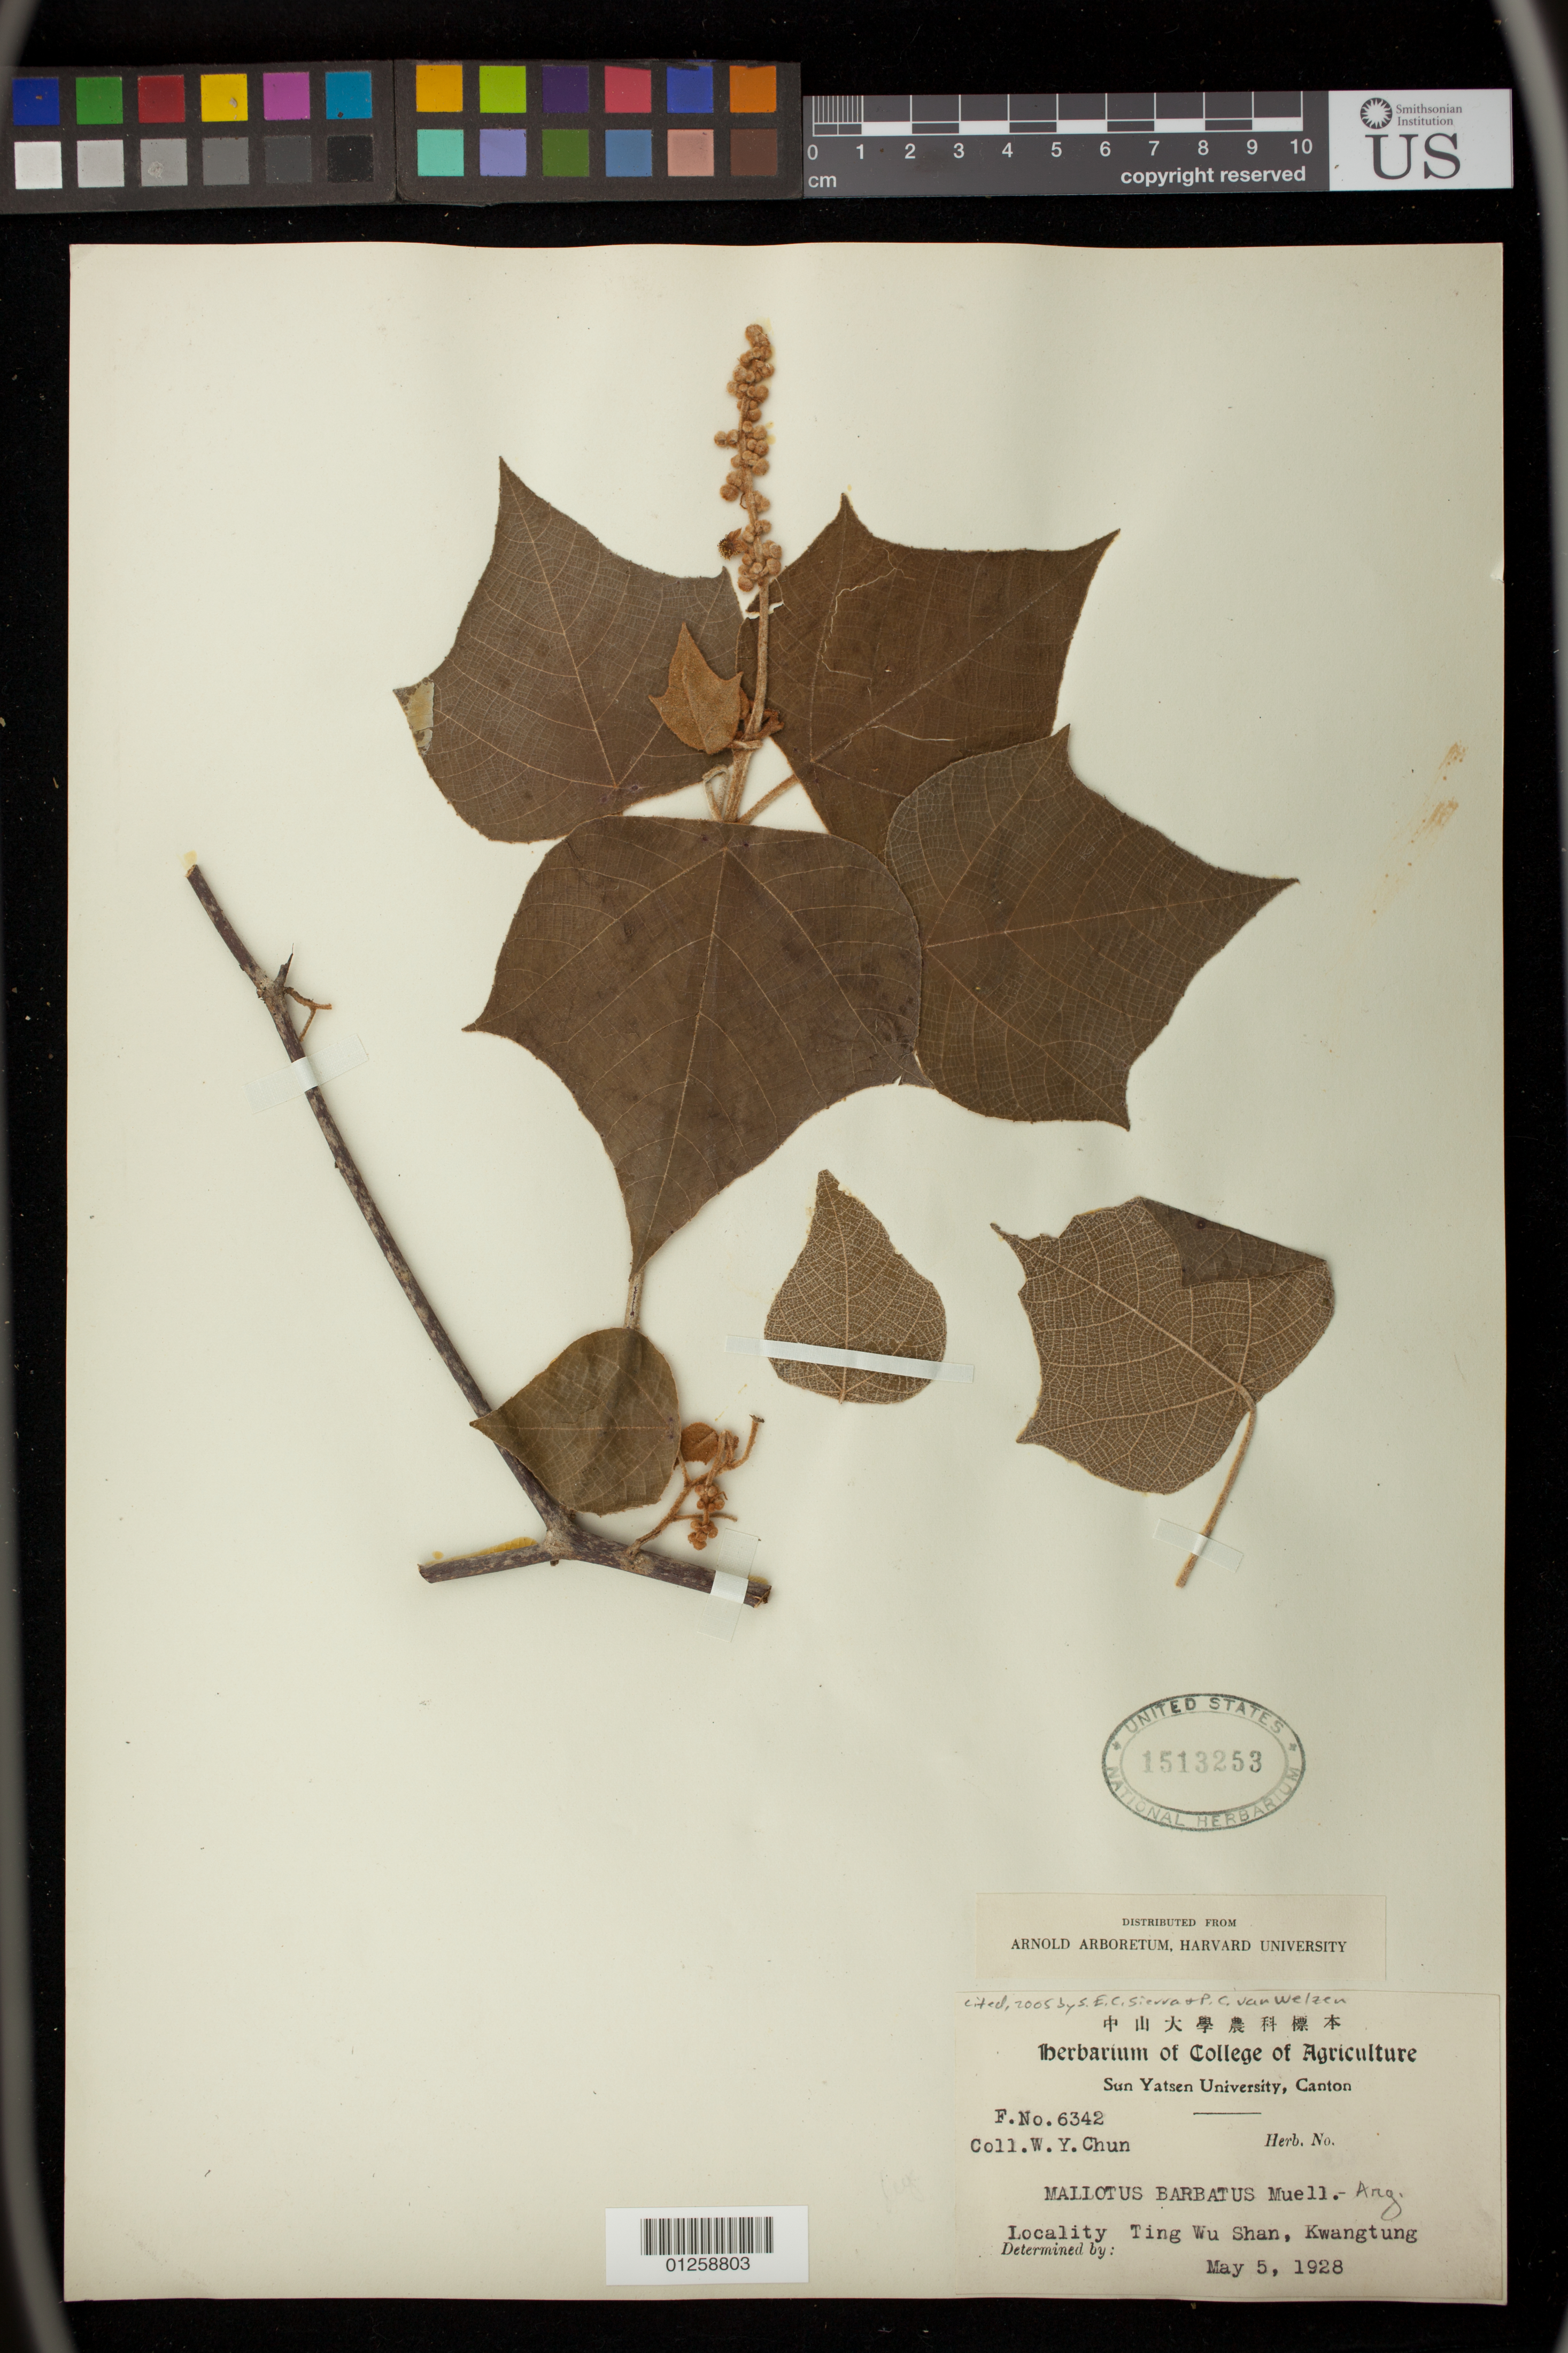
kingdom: Plantae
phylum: Tracheophyta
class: Magnoliopsida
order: Malpighiales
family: Euphorbiaceae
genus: Mallotus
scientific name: Mallotus barbatus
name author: Müll. Arg.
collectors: W. Y. Chun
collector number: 6342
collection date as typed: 5 May 1928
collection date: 1928-05-05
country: China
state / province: Guangdong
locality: Ting Wu Shan.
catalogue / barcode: US 1513253